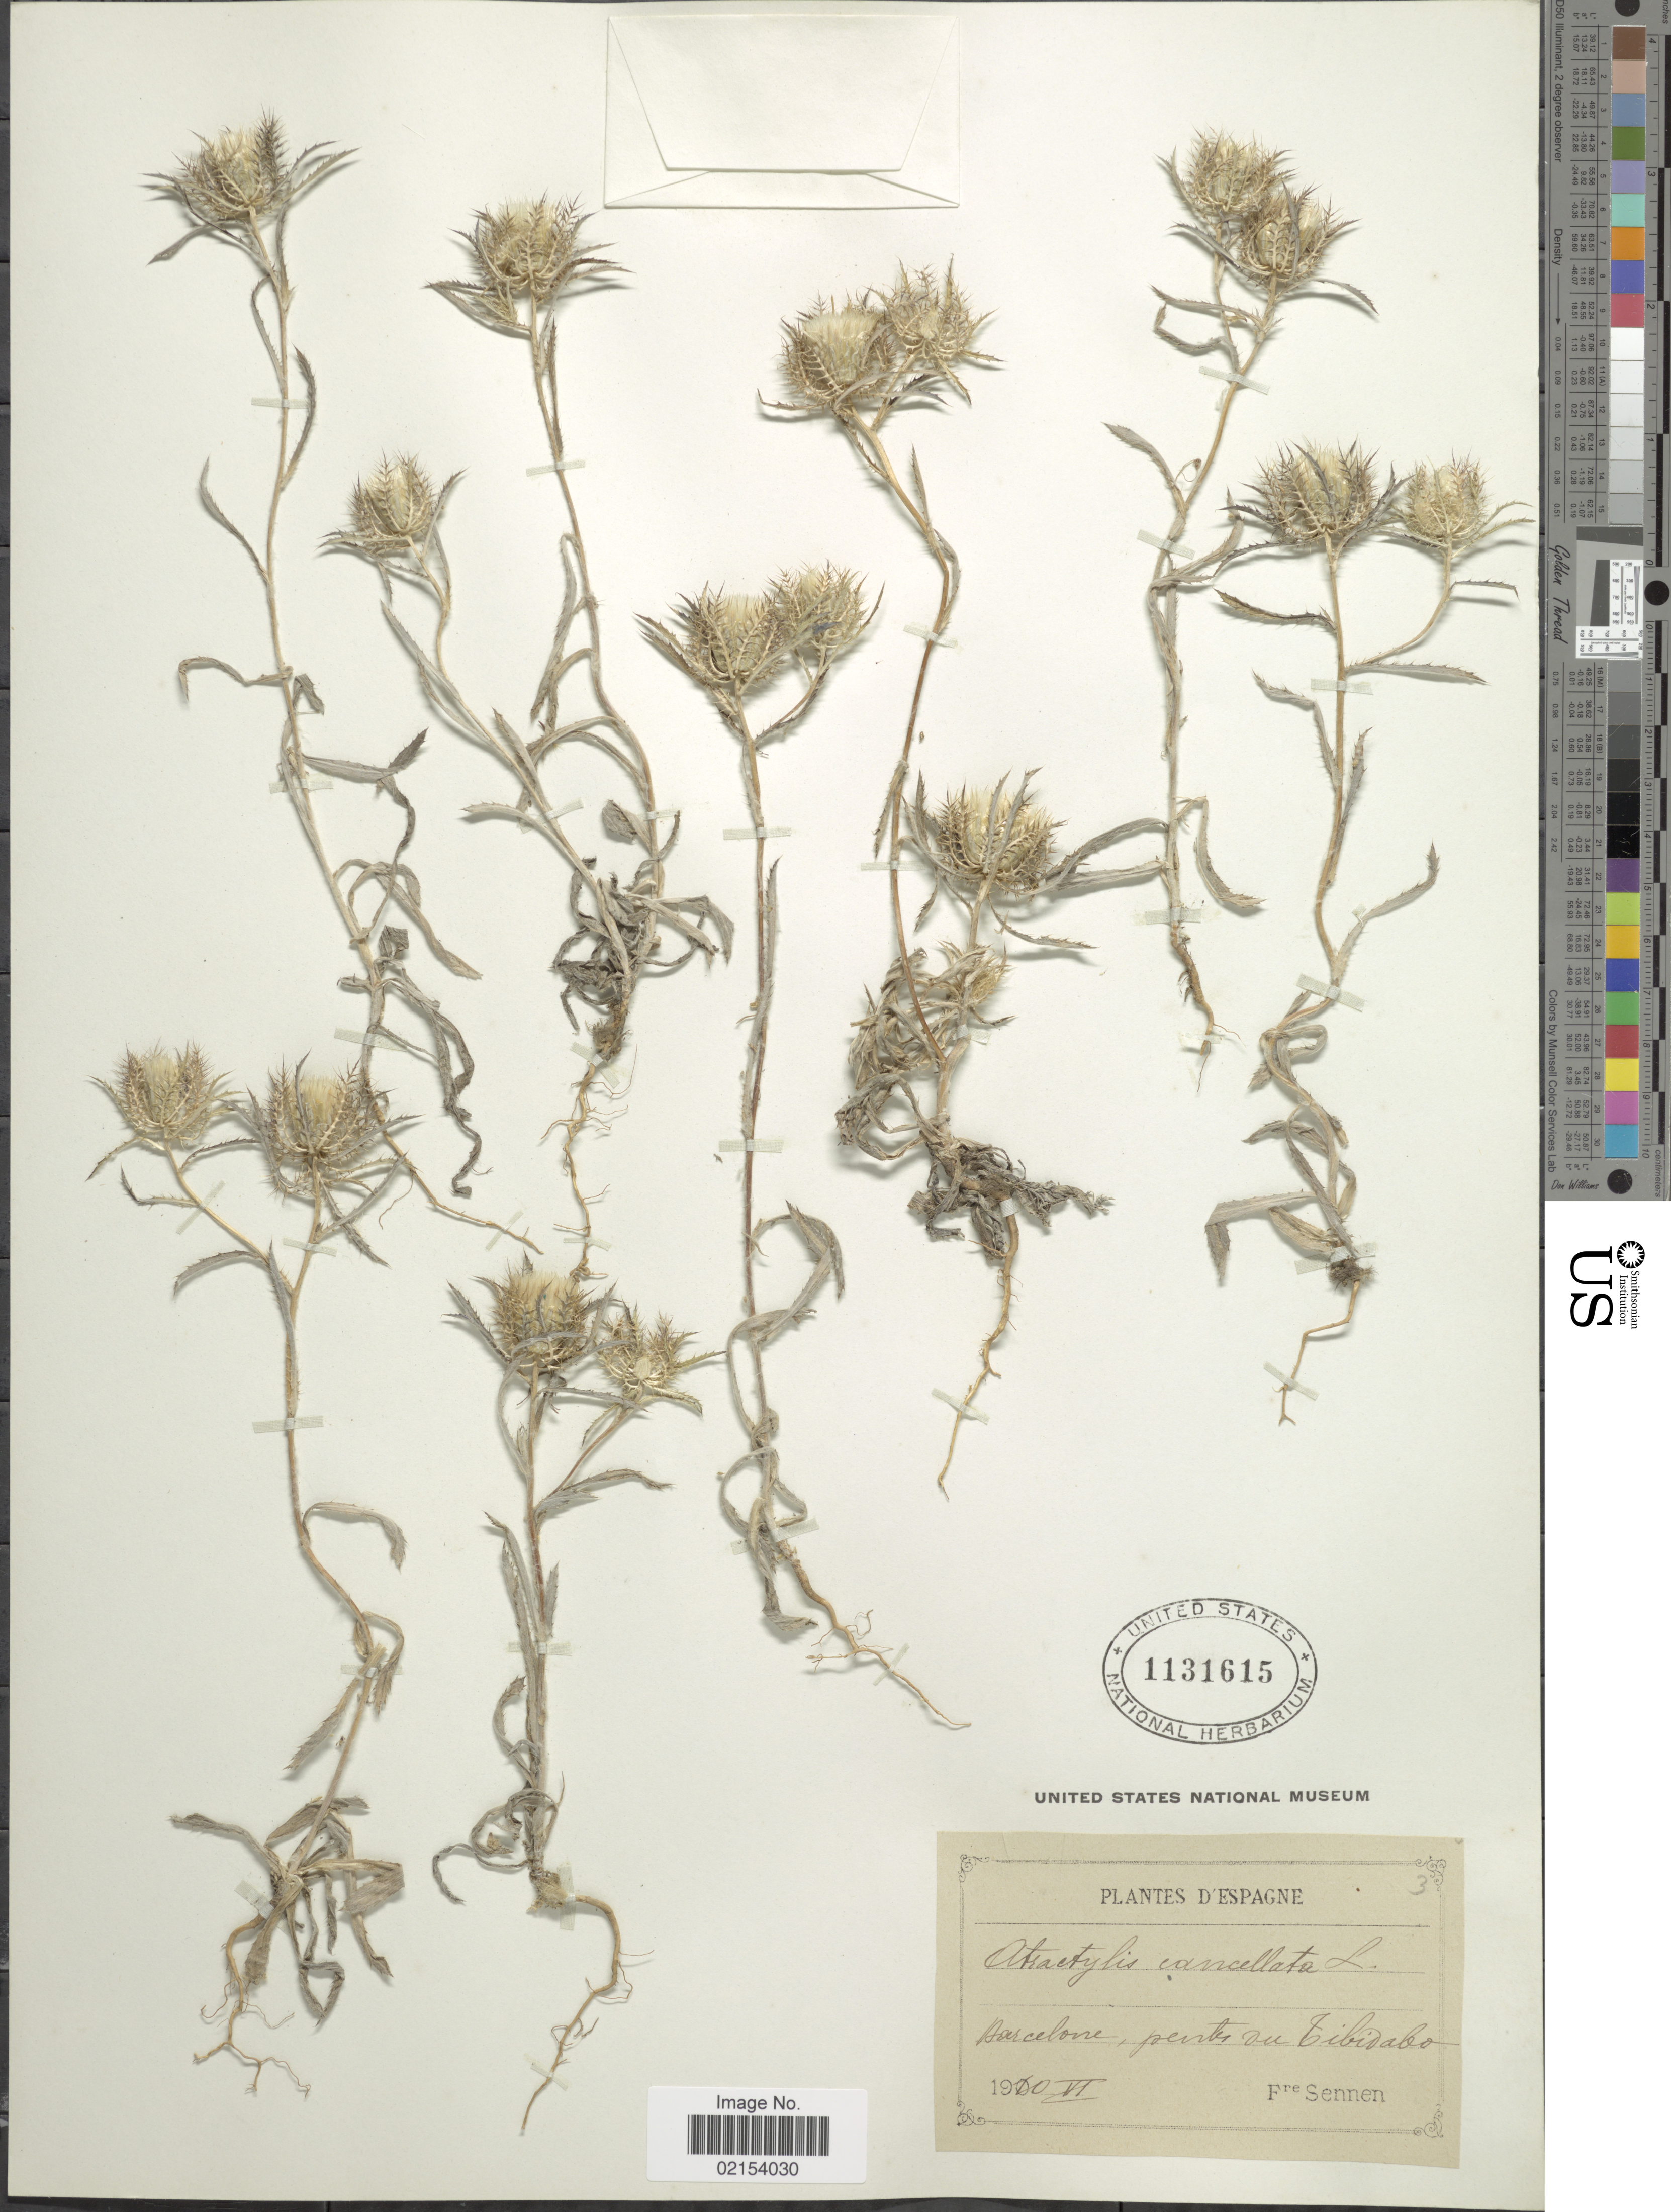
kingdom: Plantae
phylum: Tracheophyta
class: Magnoliopsida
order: Asterales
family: Asteraceae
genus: Atractylis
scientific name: Atractylis cancellata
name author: L.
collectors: E. Sennen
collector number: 3?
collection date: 1910-06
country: Spain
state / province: Catalunya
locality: Barcelone, pentes du Tibidabo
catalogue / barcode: US 1131615